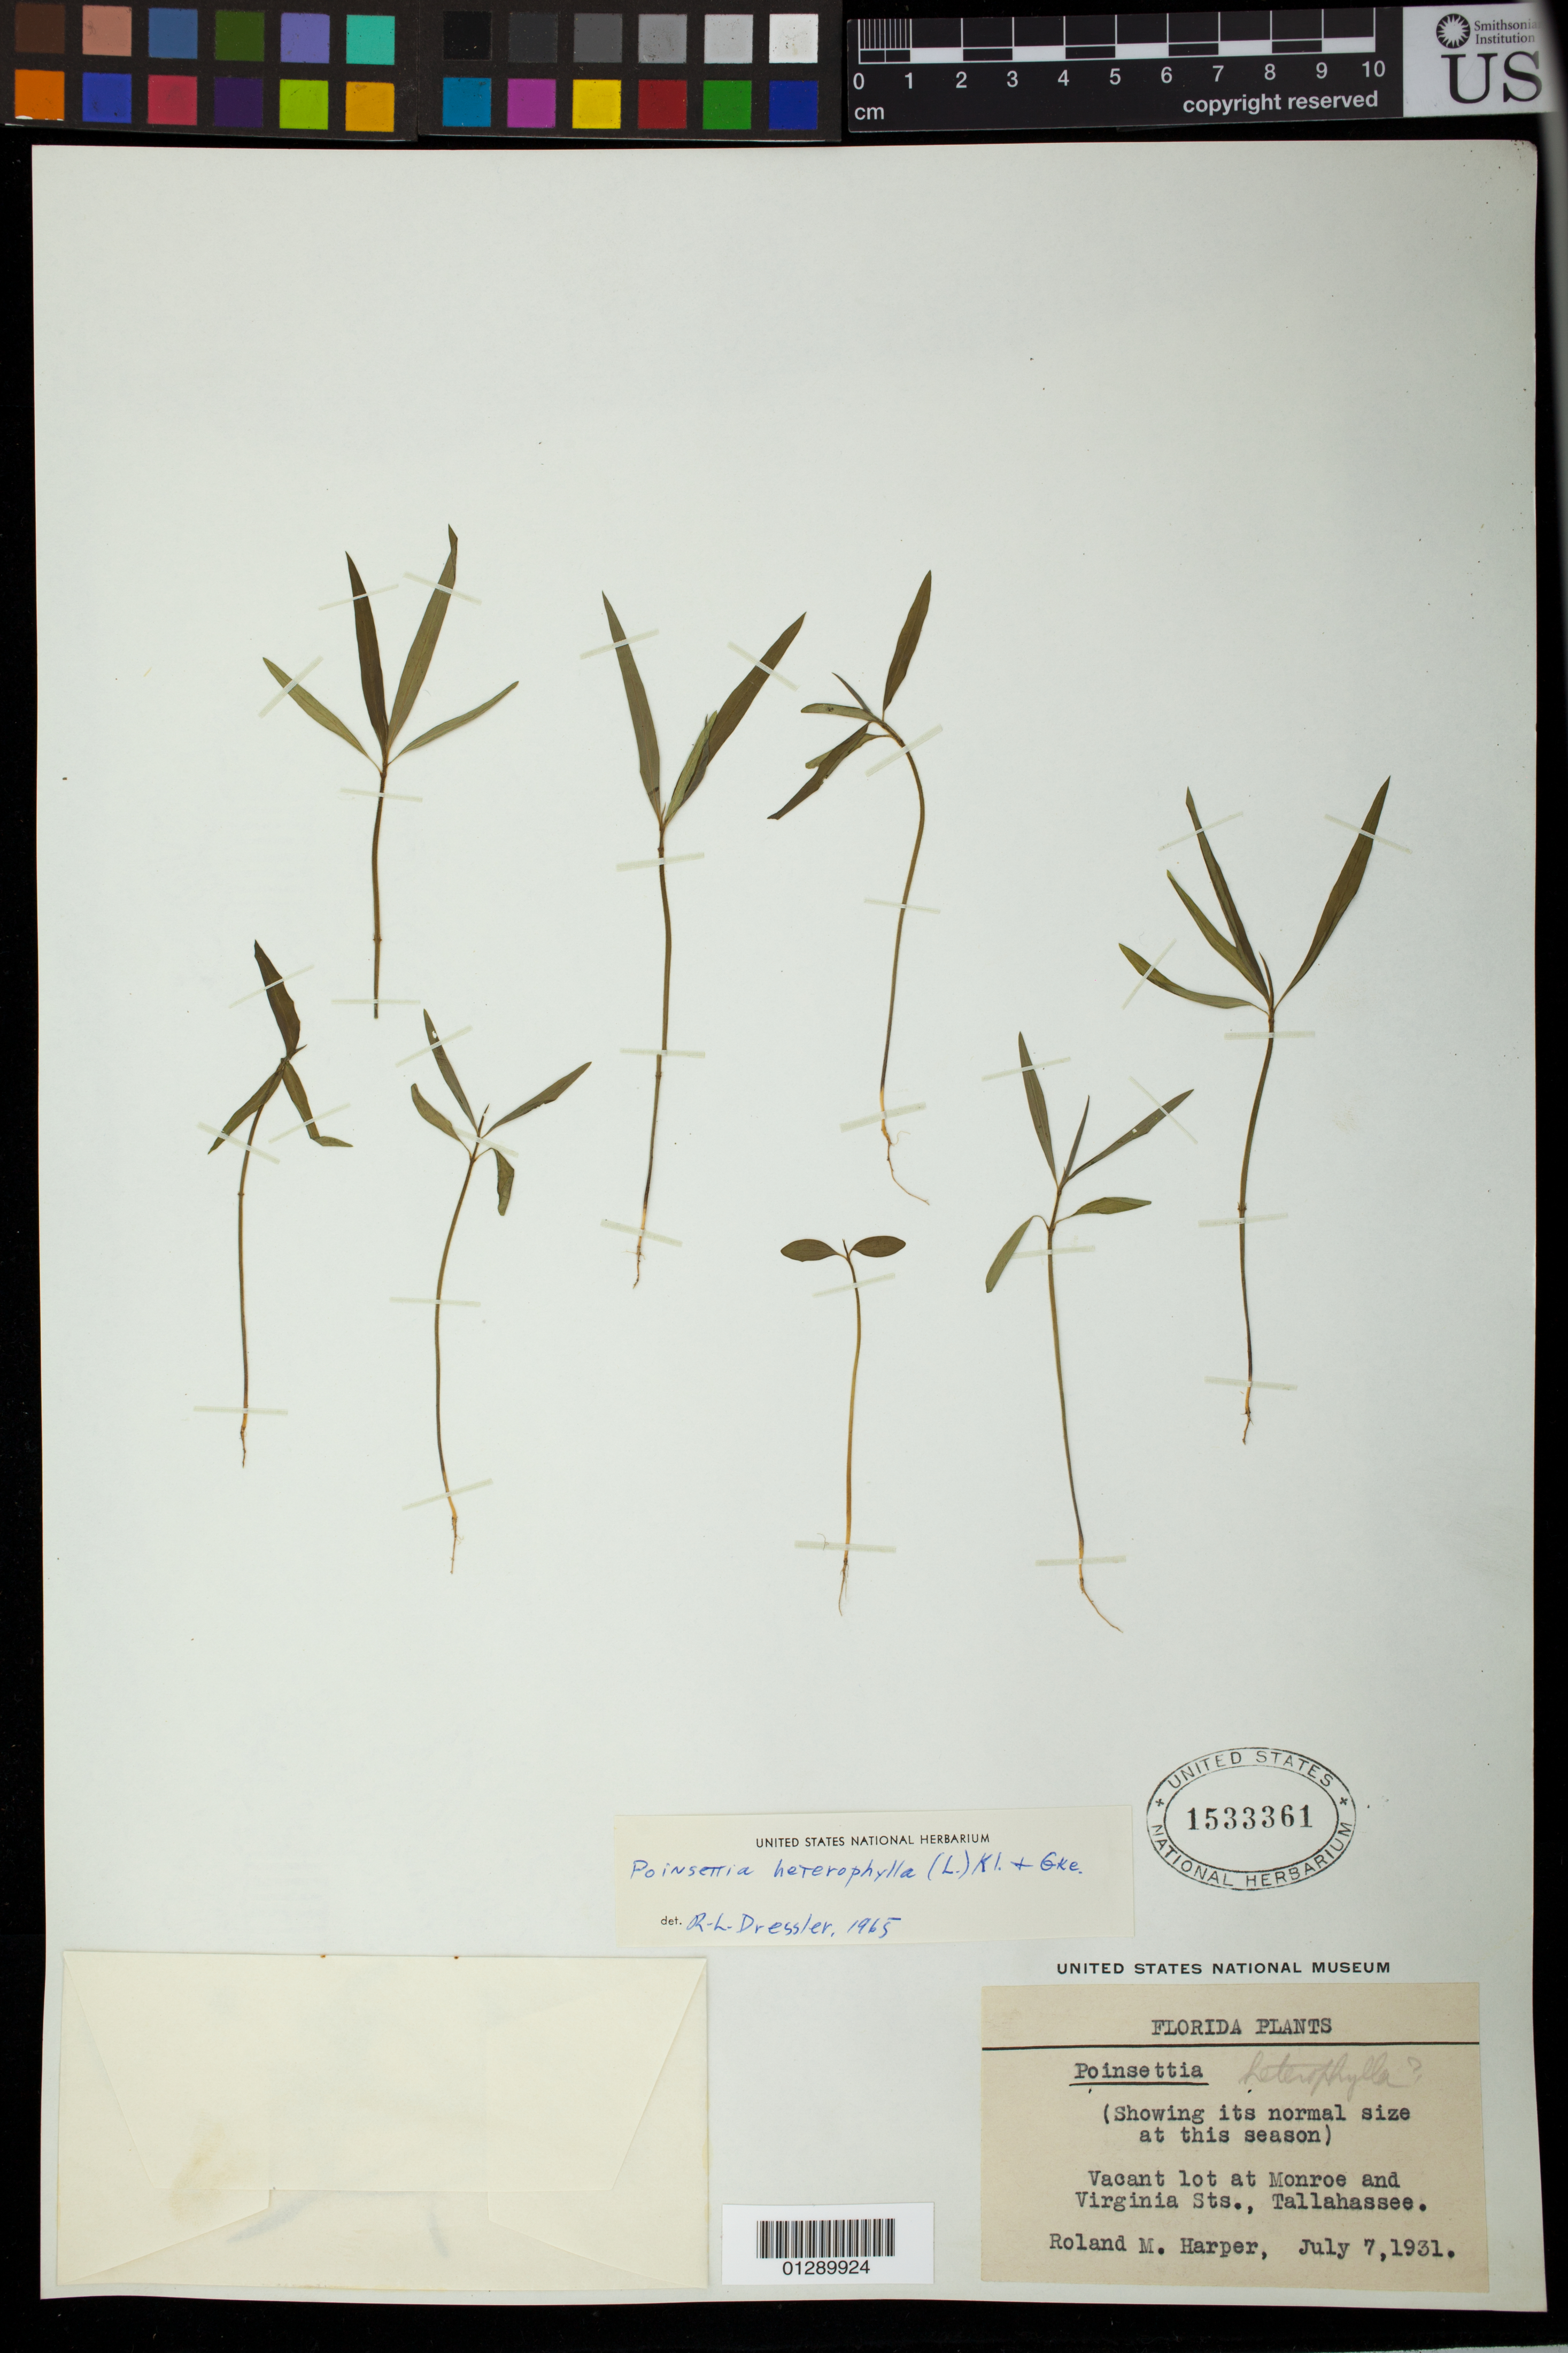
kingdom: Plantae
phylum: Tracheophyta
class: Magnoliopsida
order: Malpighiales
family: Euphorbiaceae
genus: Euphorbia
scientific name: Euphorbia heterophylla var. cyathophora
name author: (Murr.) Griseb.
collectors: R. M. Harper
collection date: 1931-07-07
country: United States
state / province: Florida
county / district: Leon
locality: Monroe and Virginia Sts., Tallahassee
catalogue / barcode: US 1533361